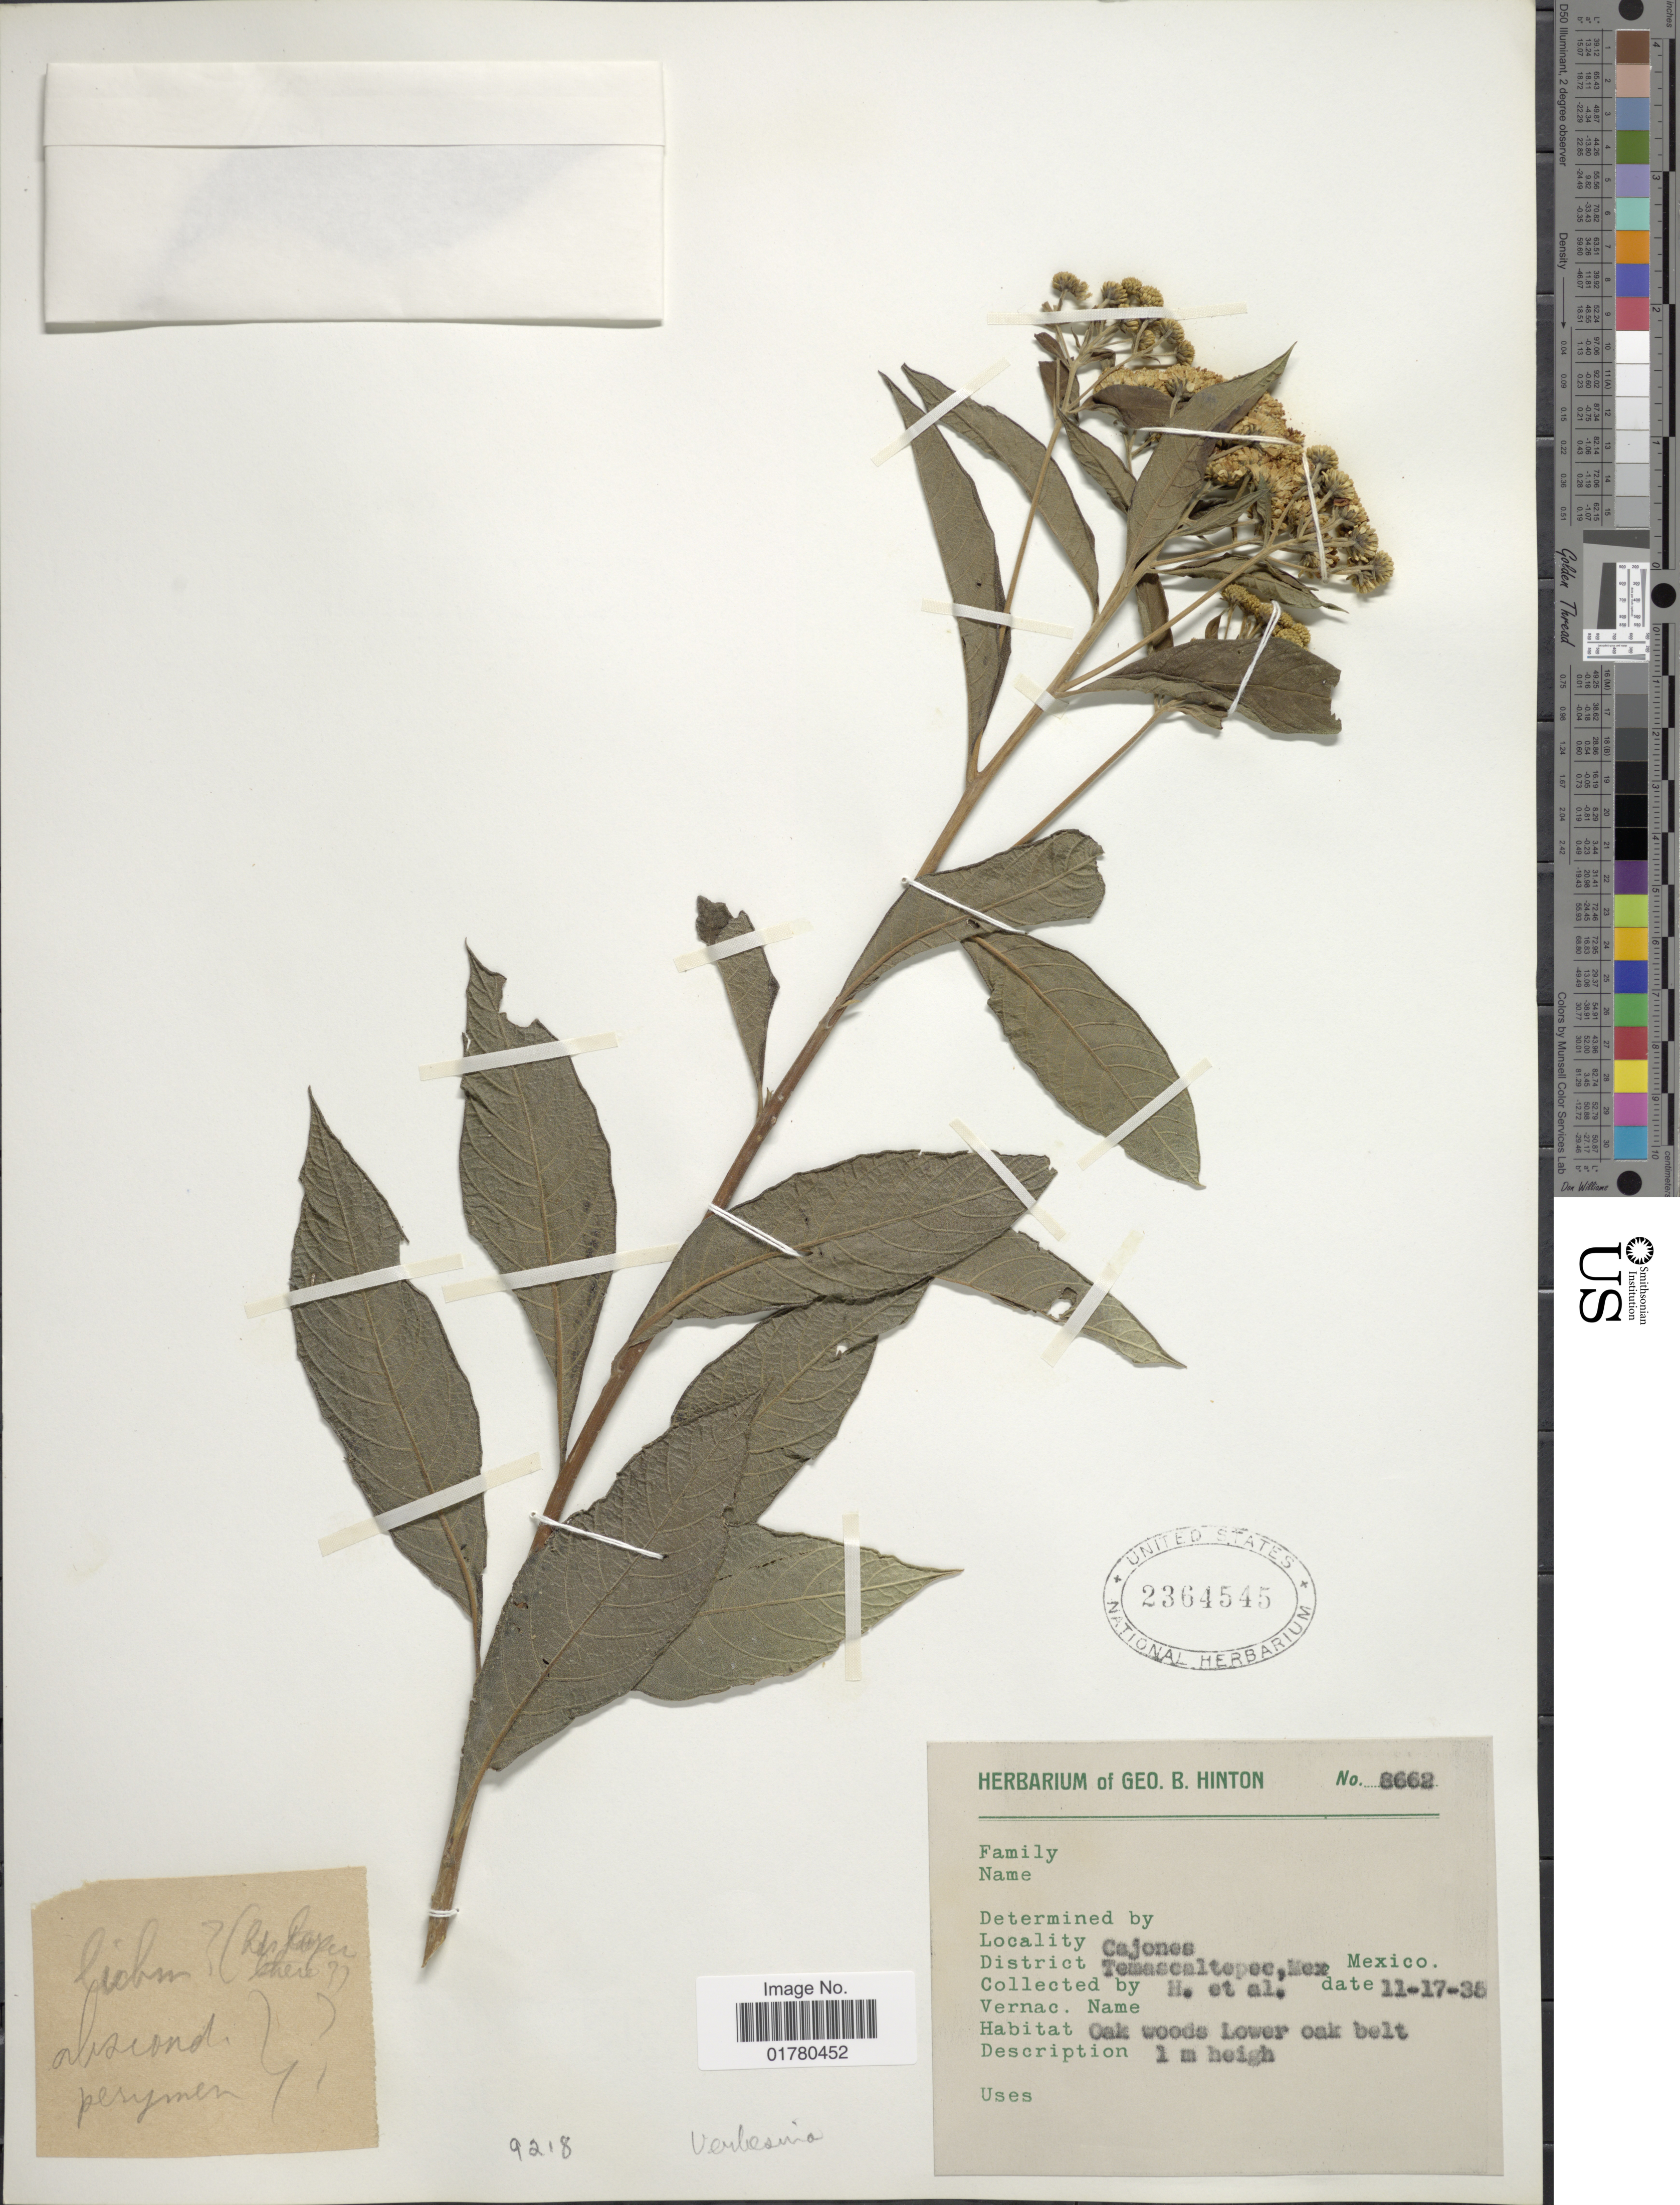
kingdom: Plantae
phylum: Tracheophyta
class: Magnoliopsida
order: Asterales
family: Asteraceae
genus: Verbesina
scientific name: Verbesina sp.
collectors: G. B. Hinton & et al.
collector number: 8662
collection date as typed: Transcribed d/m/y: 17/11/35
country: Mexico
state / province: México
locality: Ixtapan, District Temascalteoec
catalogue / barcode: US 2364545